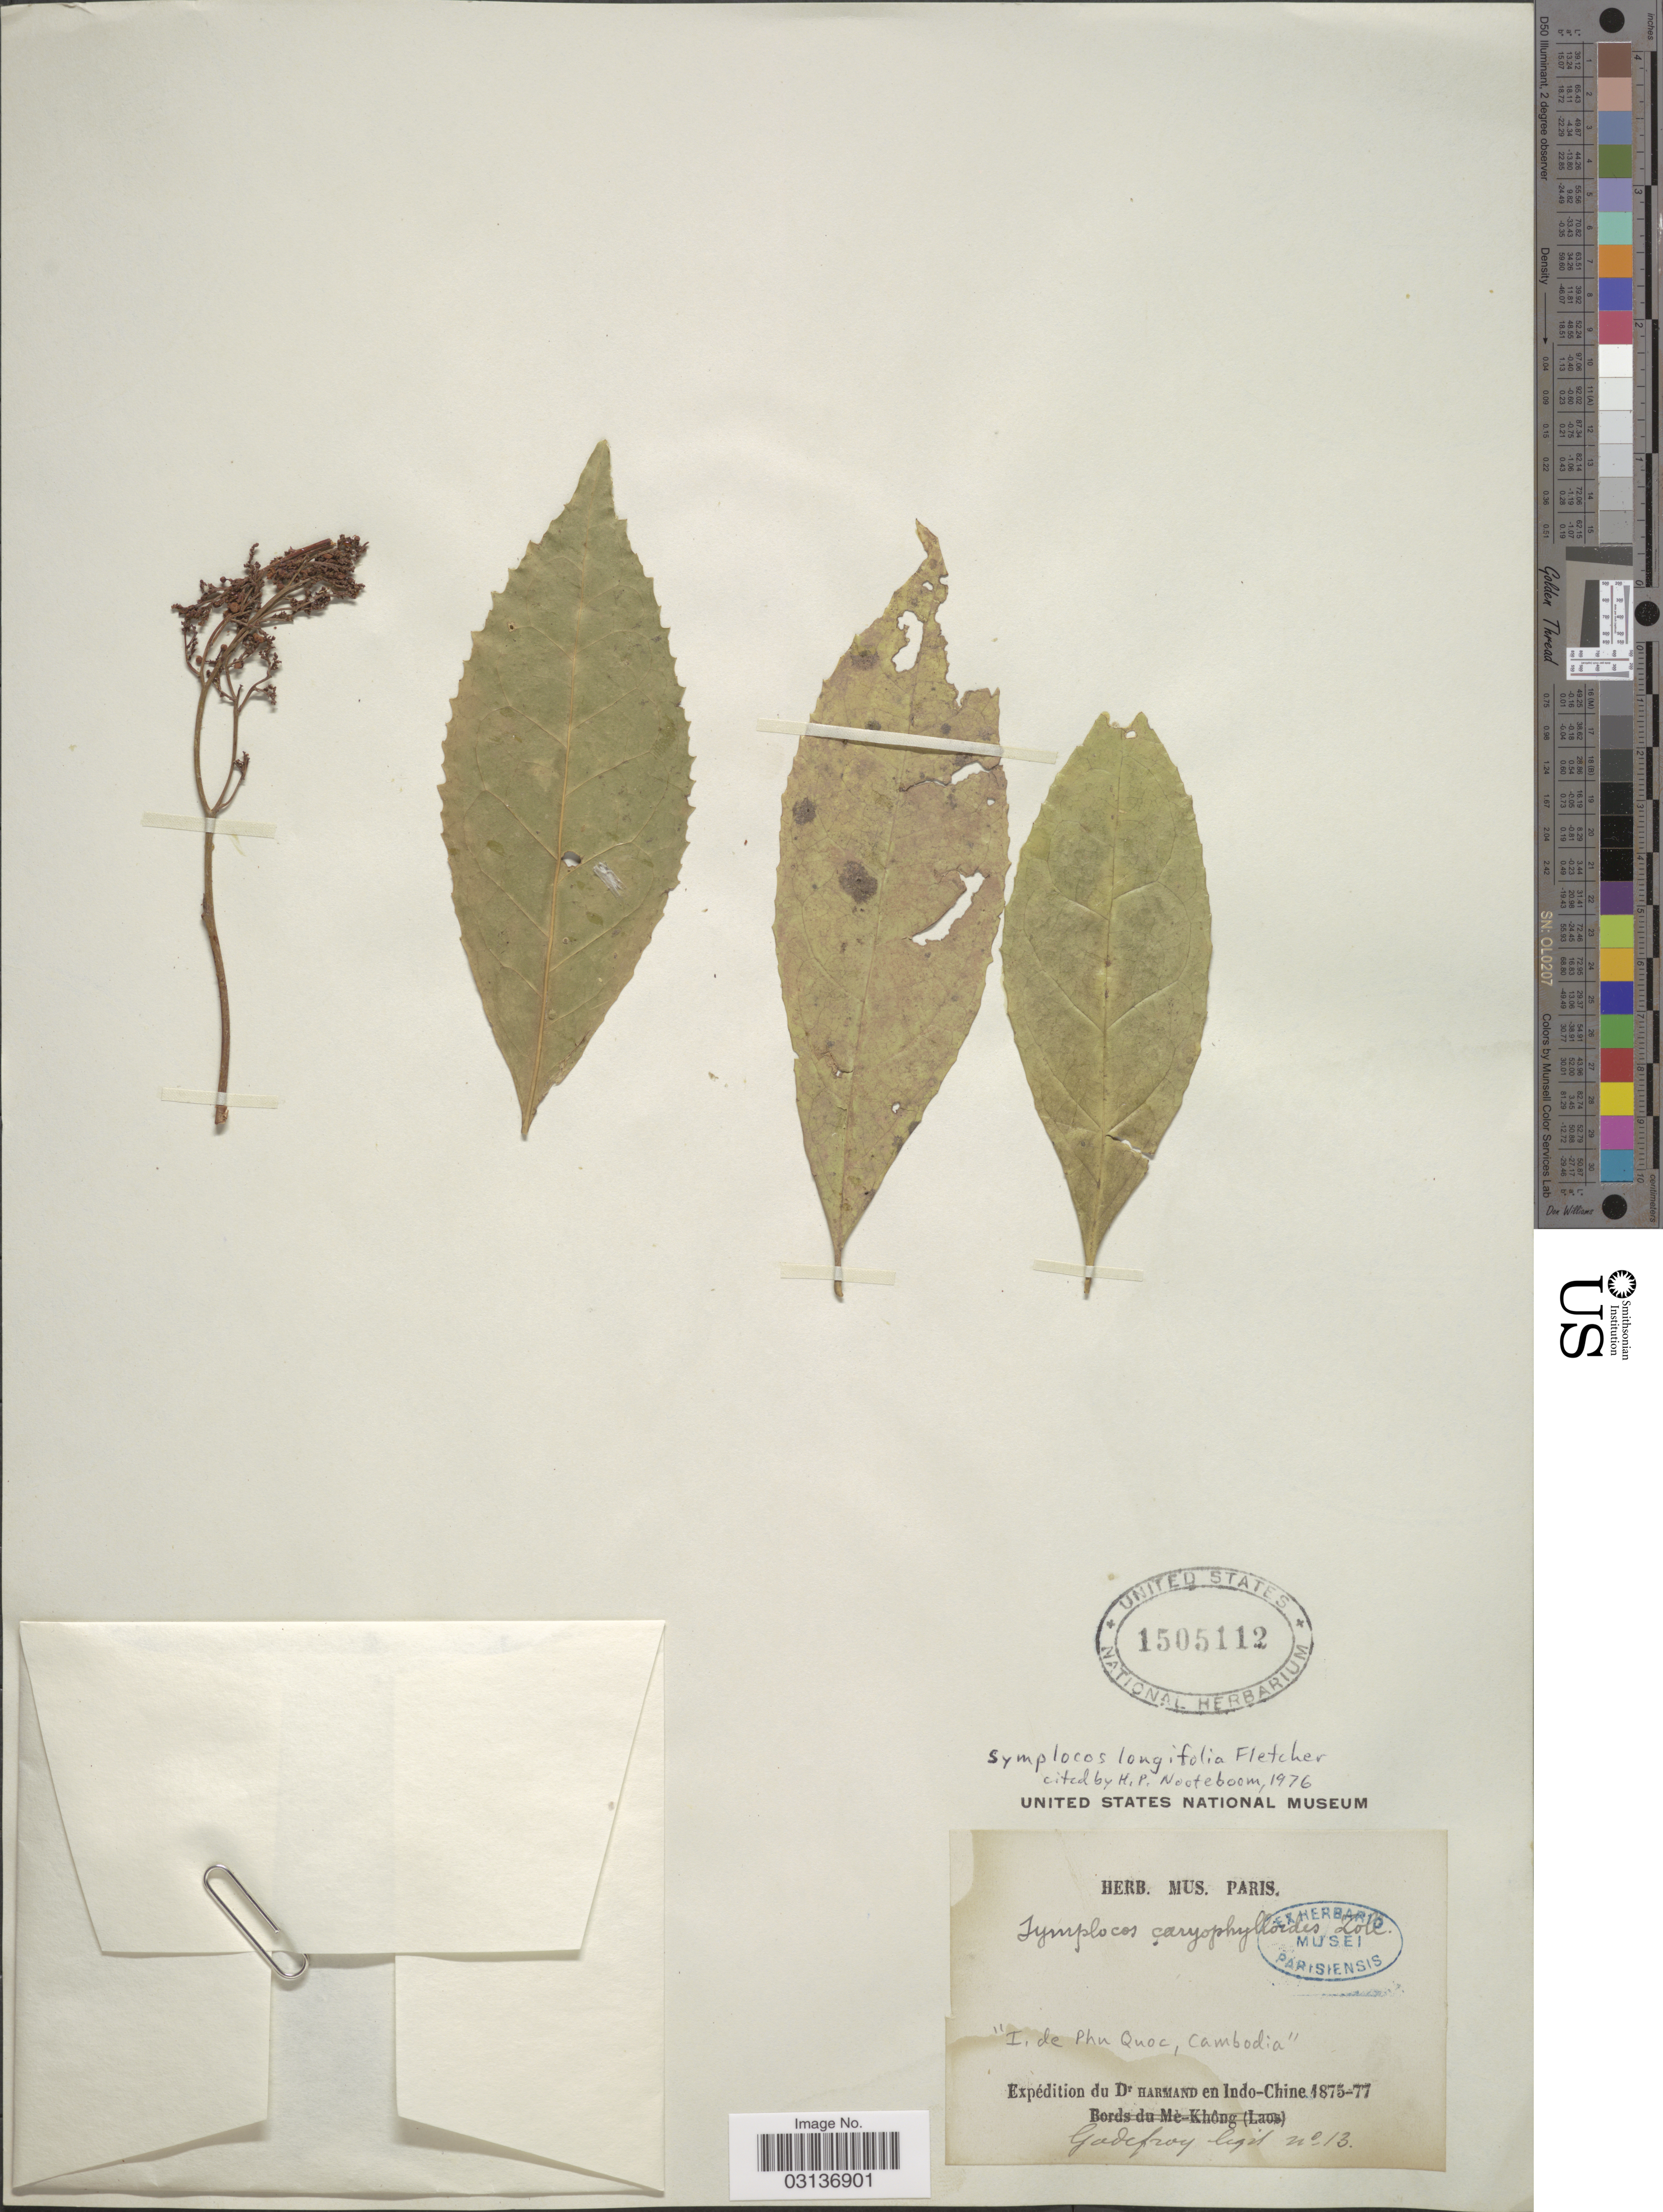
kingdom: Plantae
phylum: Tracheophyta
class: Magnoliopsida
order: Ericales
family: Symplocaceae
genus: Symplocos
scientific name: Symplocos longifolia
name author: H.R. Fletcher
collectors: Godefroy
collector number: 13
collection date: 1875/1877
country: Cambodia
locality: Indo-Chine. "I. de Phu Quoc, Cambodia."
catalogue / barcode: US 1505112